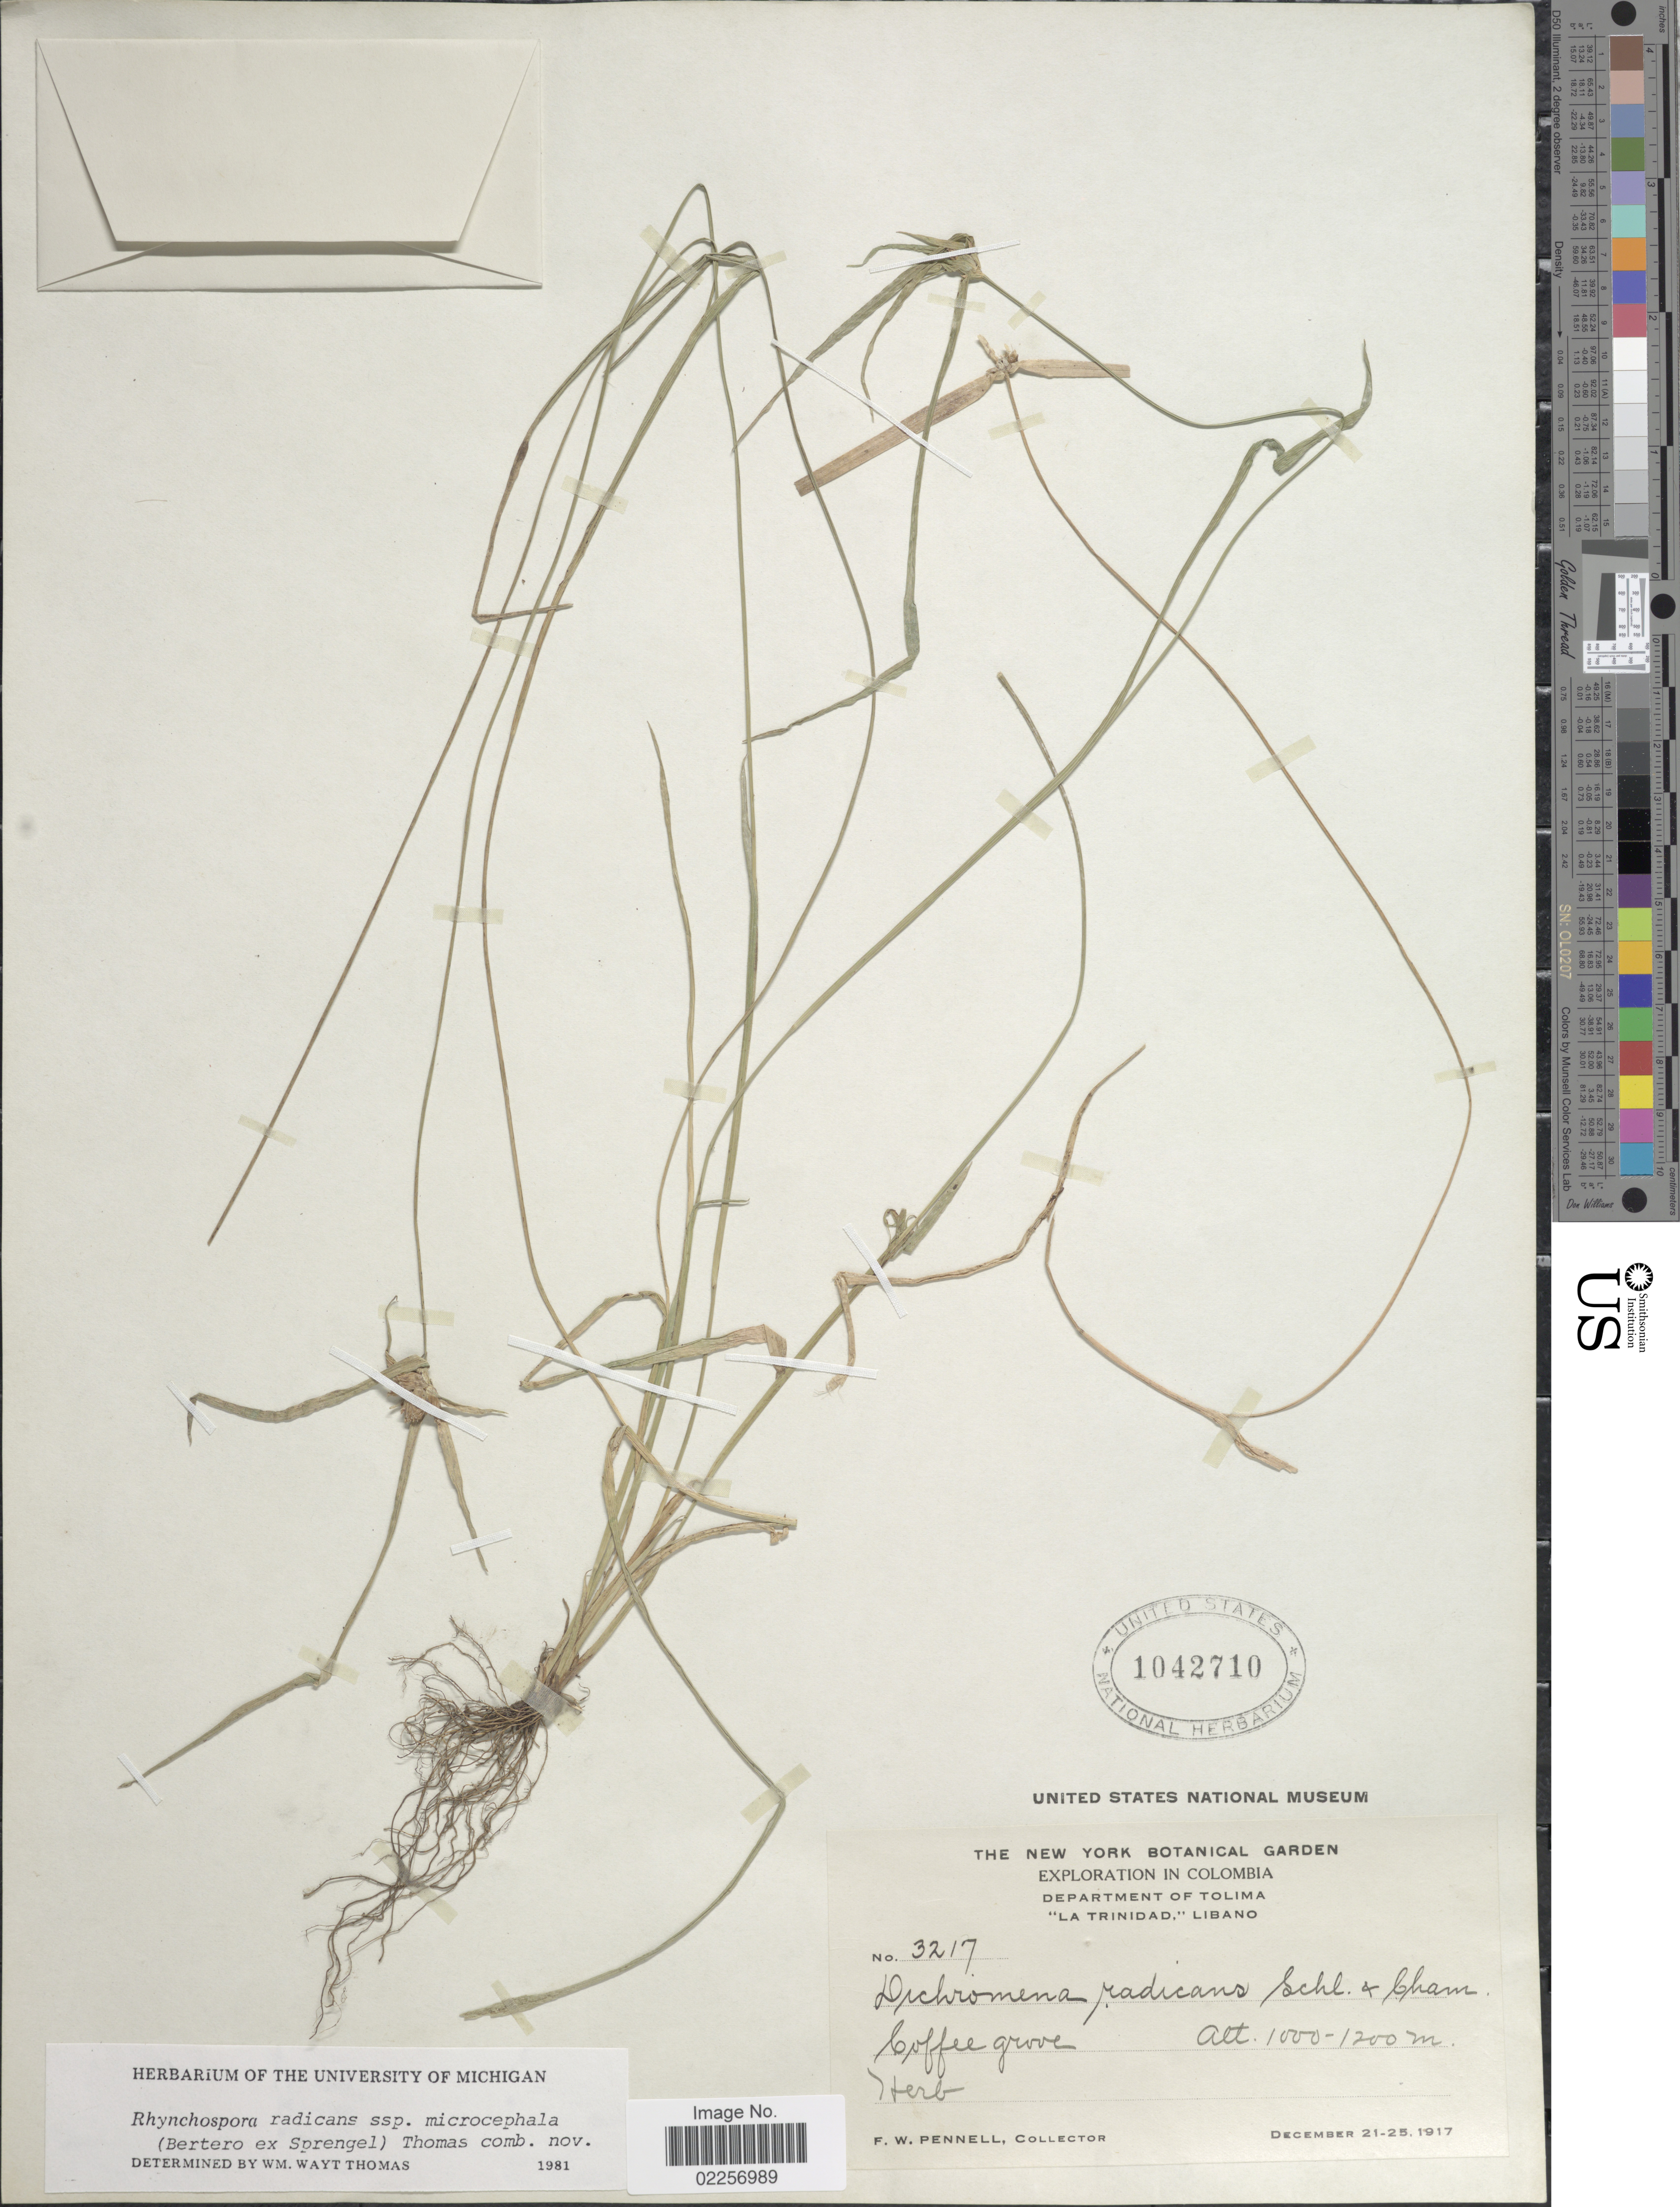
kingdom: Plantae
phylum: Tracheophyta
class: Liliopsida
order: Poales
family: Cyperaceae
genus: Rhynchospora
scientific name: Rhynchospora radicans subsp. microcephala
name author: (Bertero ex Spreng.) W.W. Thomas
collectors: F. W. Pennell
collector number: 3217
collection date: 1917-12-21/1917-12-25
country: Colombia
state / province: Tolima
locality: La Trinidad,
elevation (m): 1000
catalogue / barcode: US 1042710